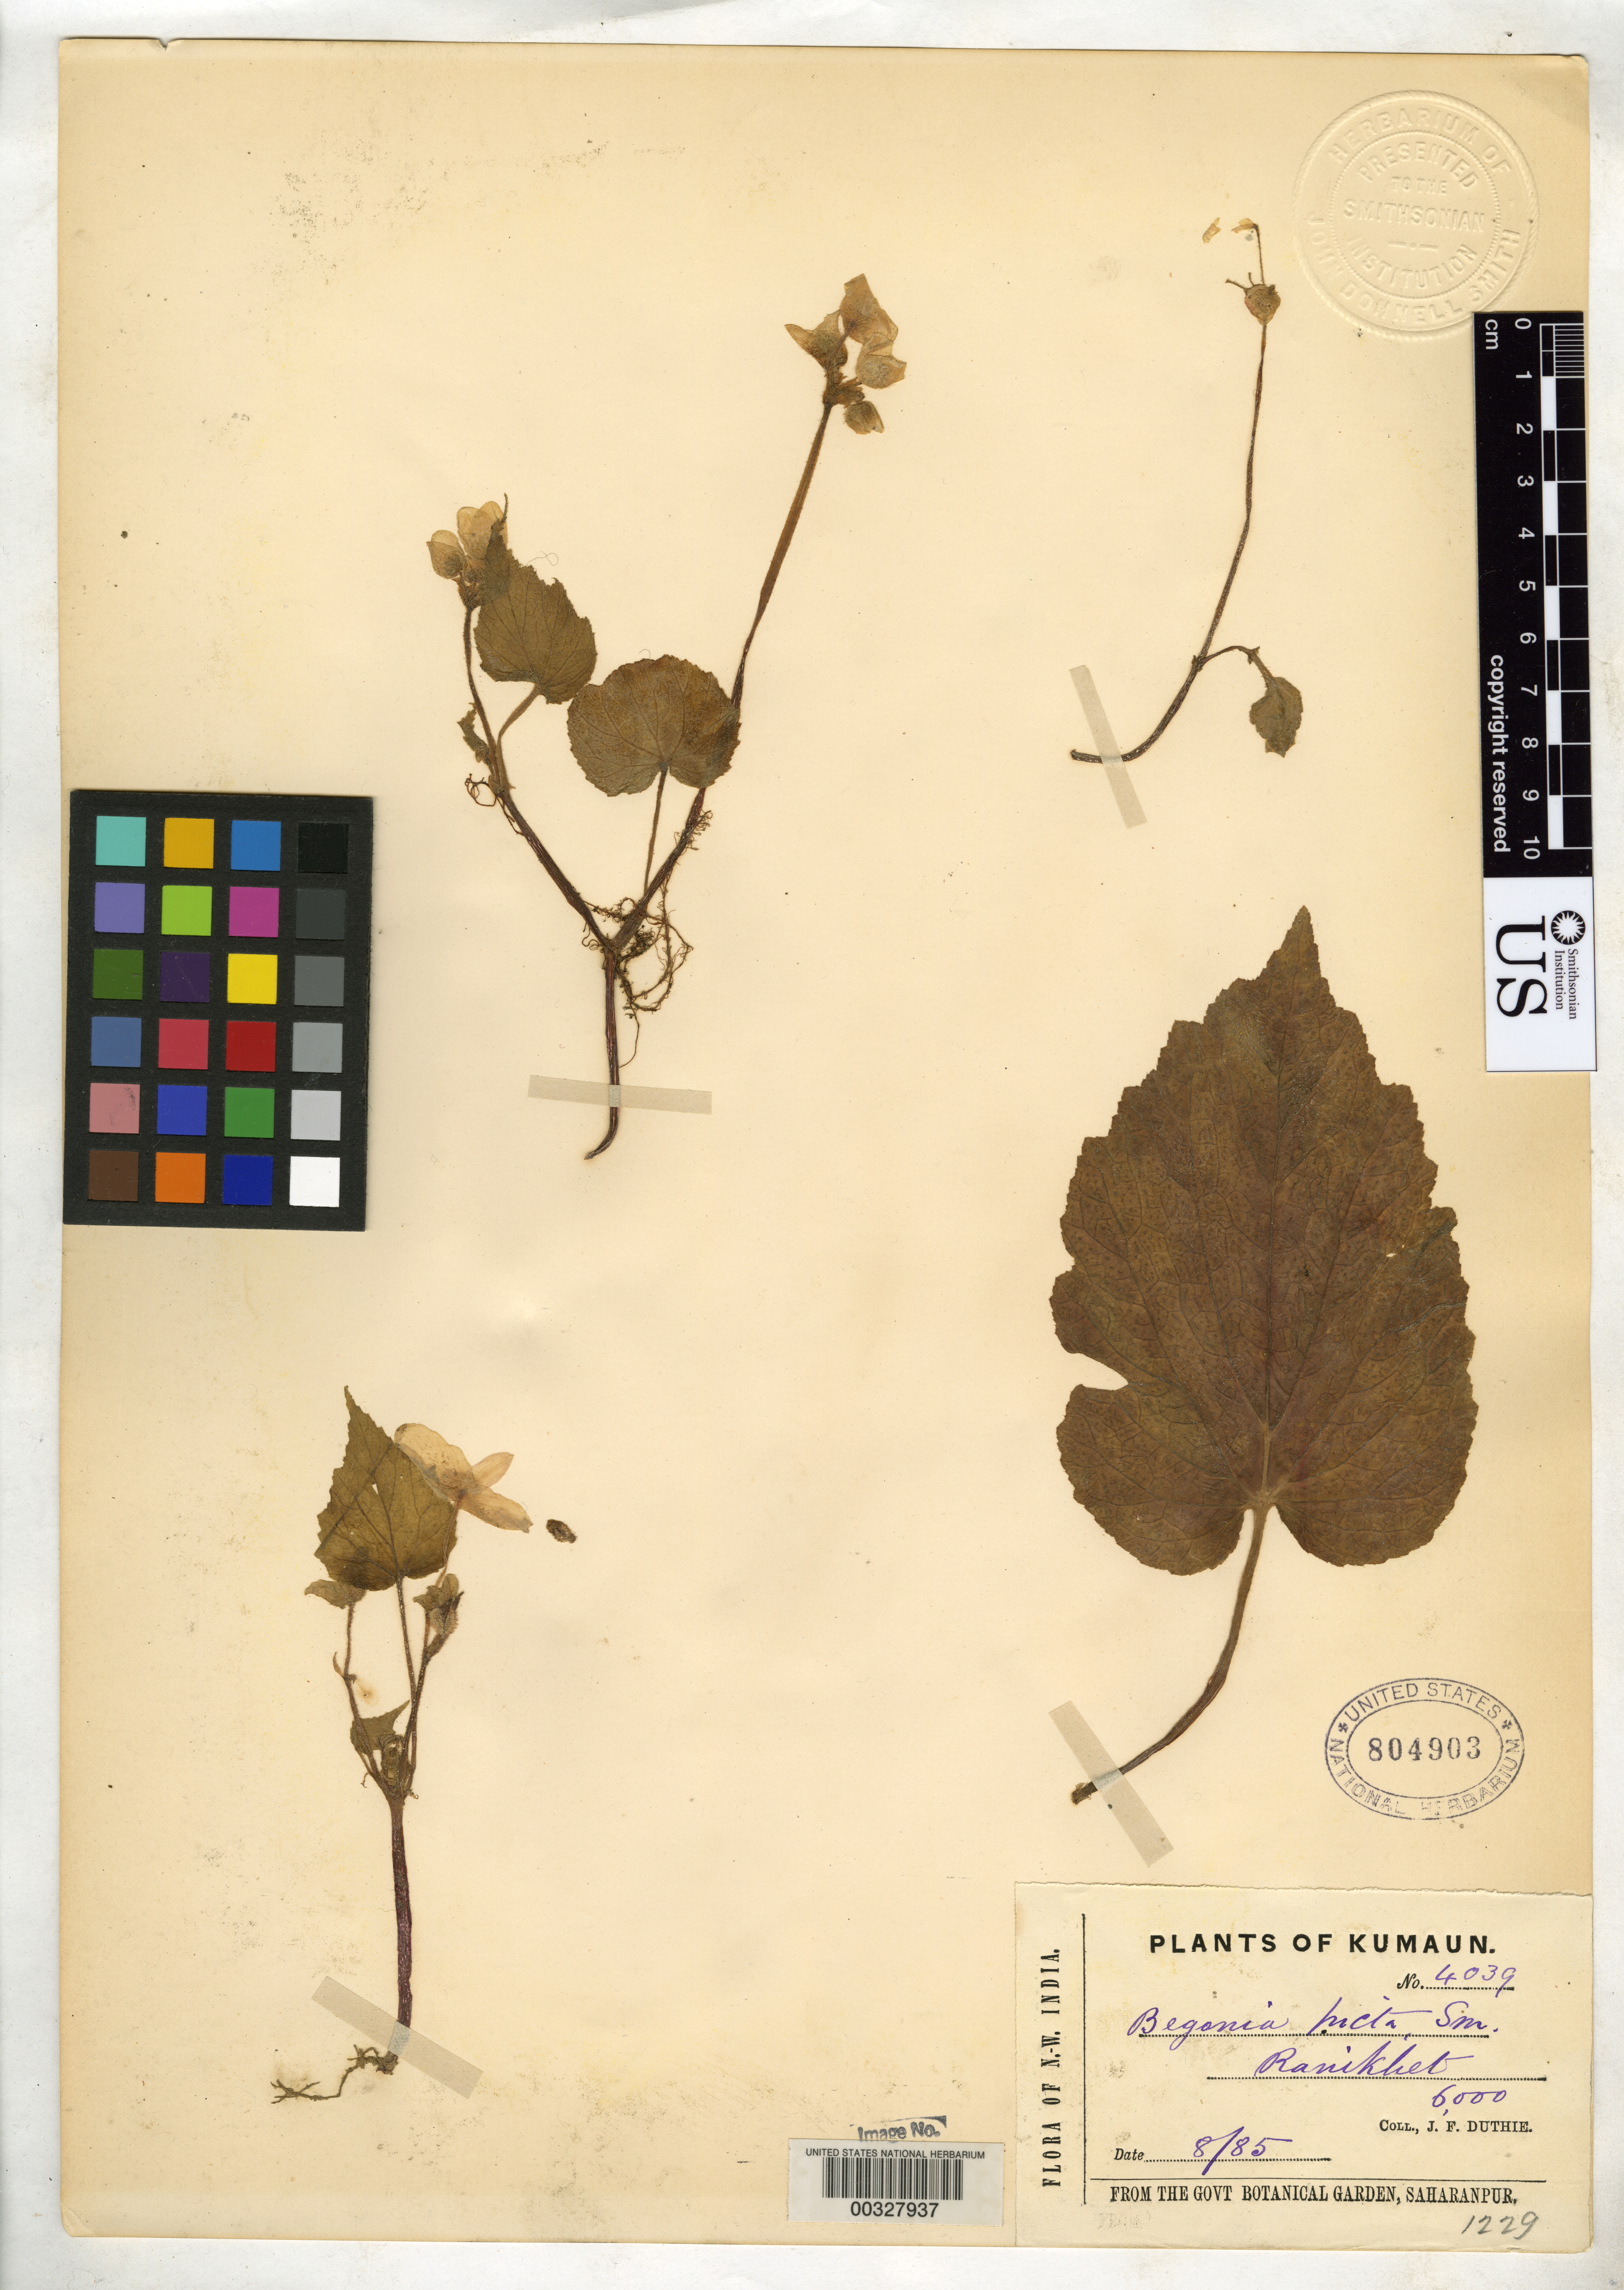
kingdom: Plantae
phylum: Tracheophyta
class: Magnoliopsida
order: Cucurbitales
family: Begoniaceae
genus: Begonia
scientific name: Begonia picta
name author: Sm.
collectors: J. F. Duthie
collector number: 4039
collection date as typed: Aug 1885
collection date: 1885-08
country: India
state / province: Uttar Pradesh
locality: Saharanpur, kumaun, ranikheb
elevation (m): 1829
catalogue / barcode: US 804903